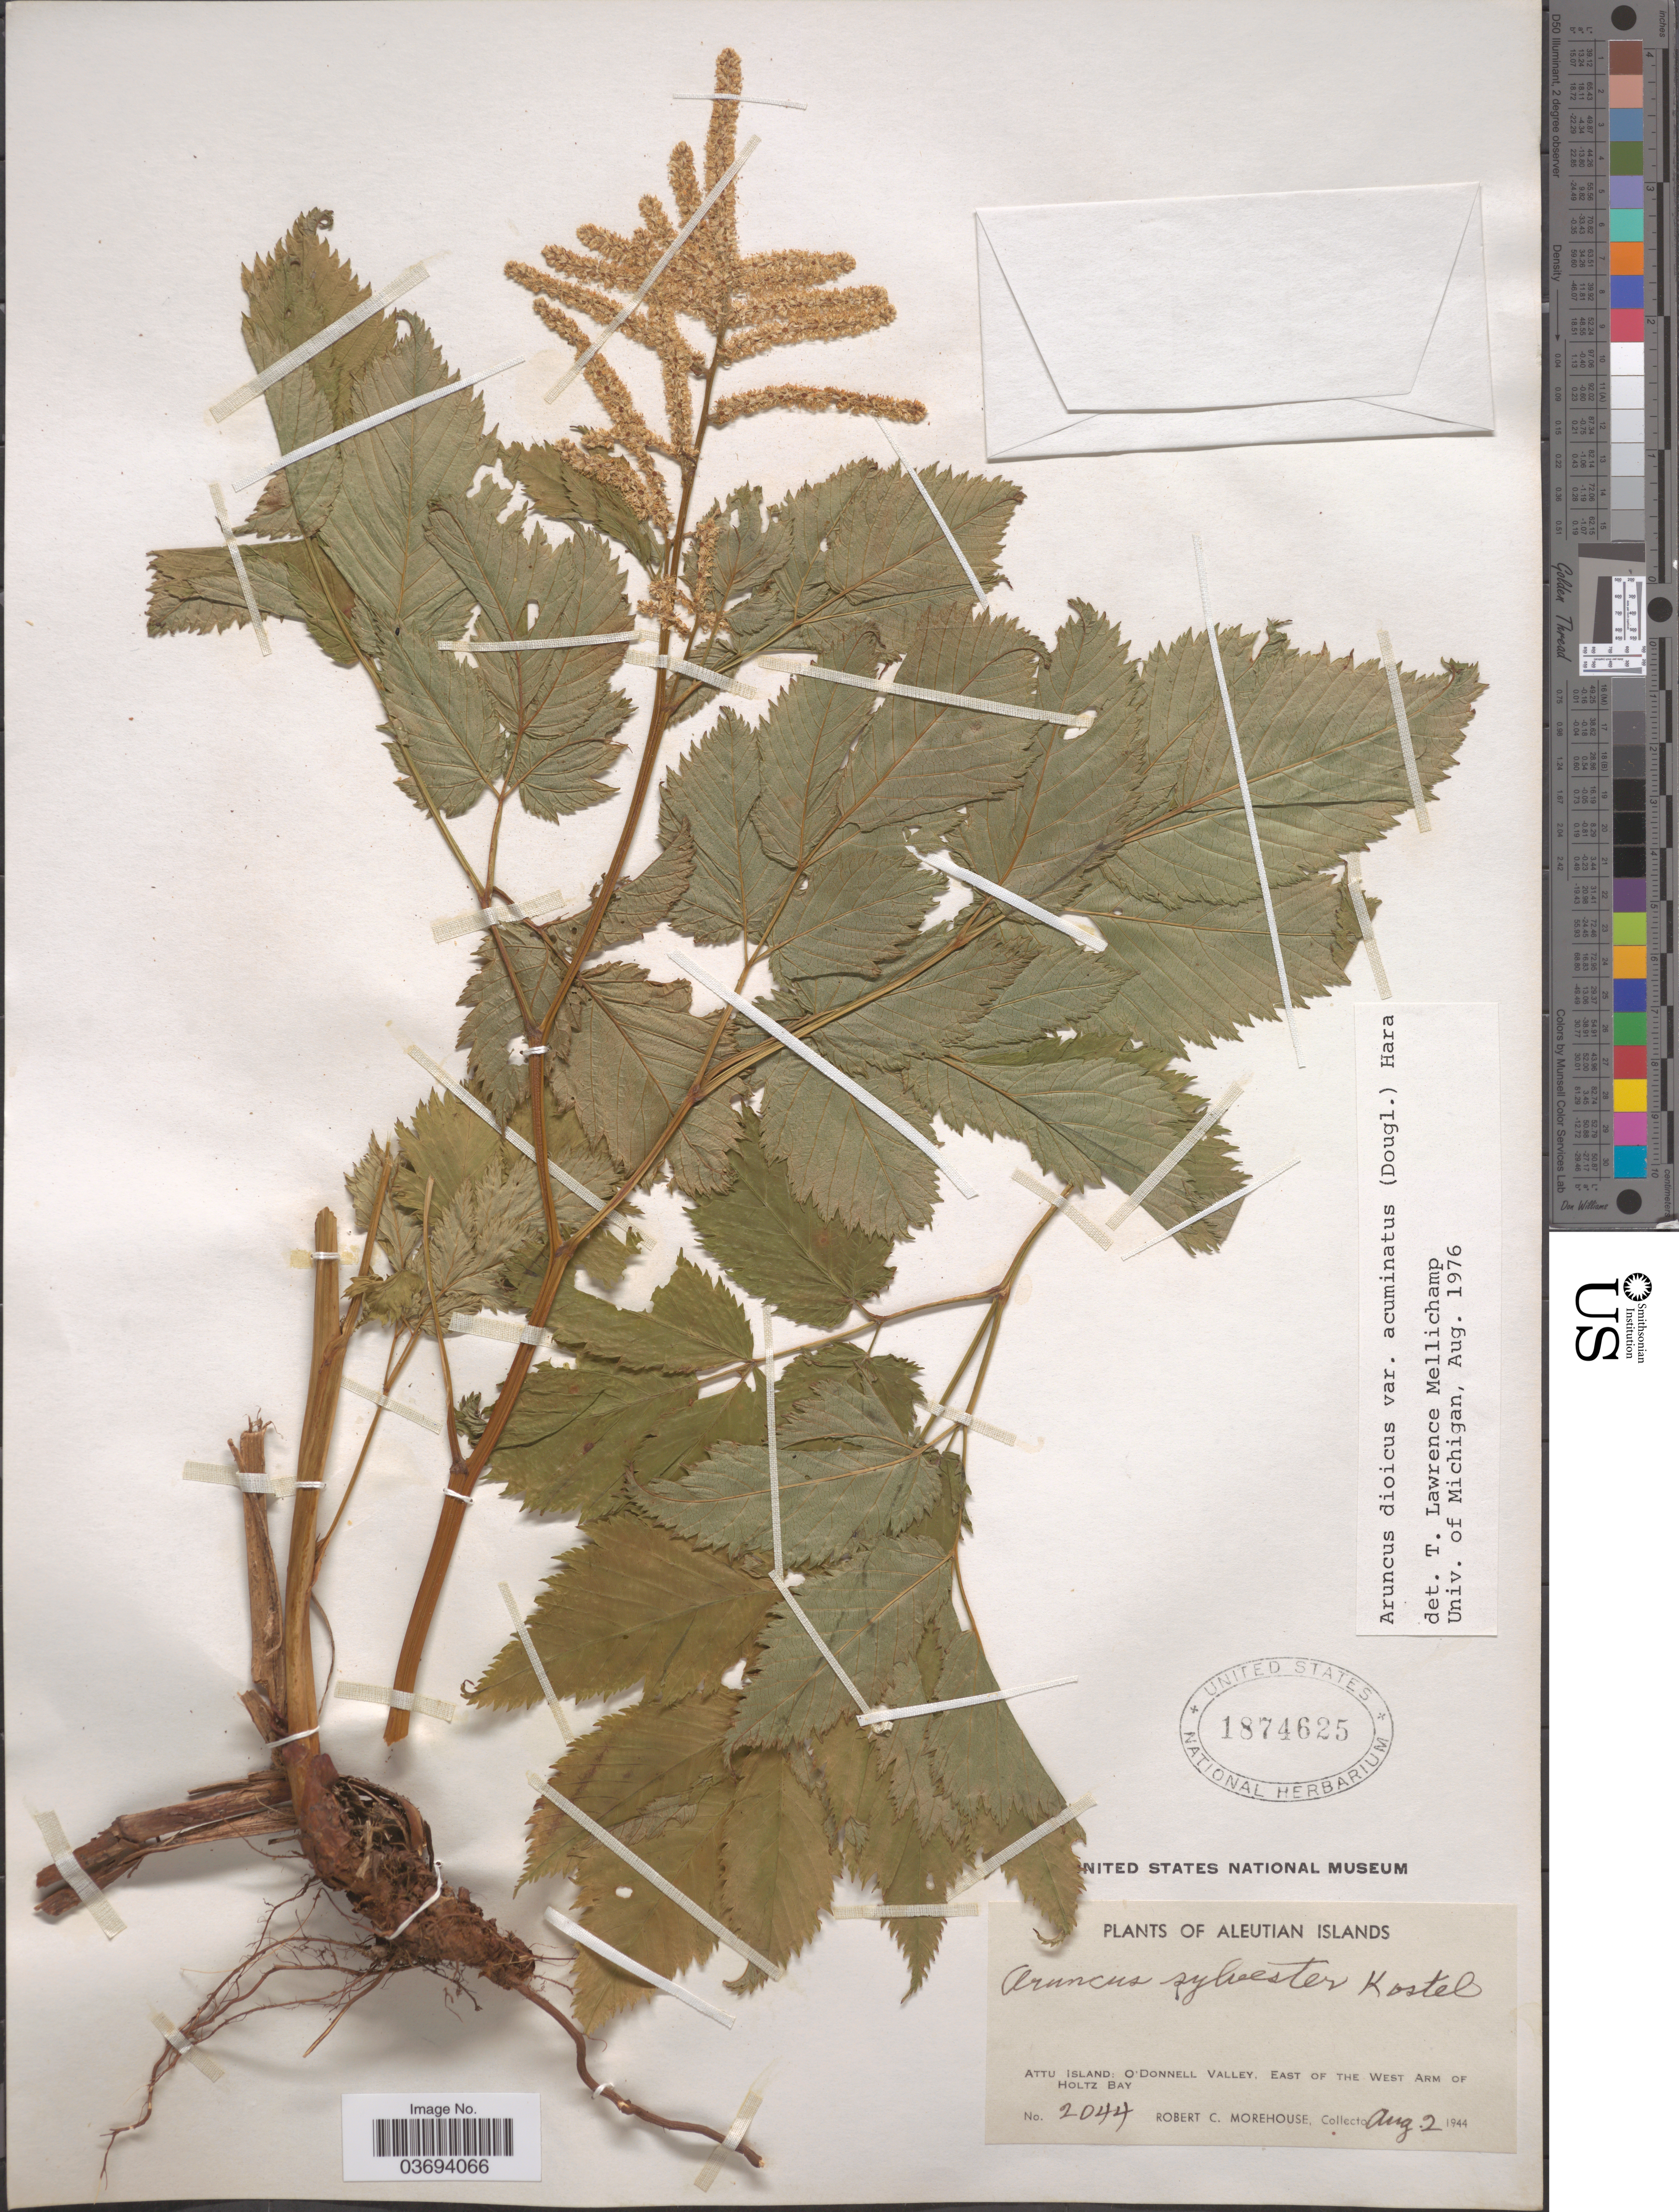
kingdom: Plantae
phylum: Tracheophyta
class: Magnoliopsida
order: Rosales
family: Rosaceae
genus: Aruncus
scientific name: Aruncus dioicus var. acuminatus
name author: (Rydb.) H. Hara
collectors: R. Morehouse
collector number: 2044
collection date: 1944-08-02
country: United States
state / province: Alaska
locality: Aleutian Islands. Attu Island: O'Donnell Valley, east of the West Arm of Holtz Bay.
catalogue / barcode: US 1874625